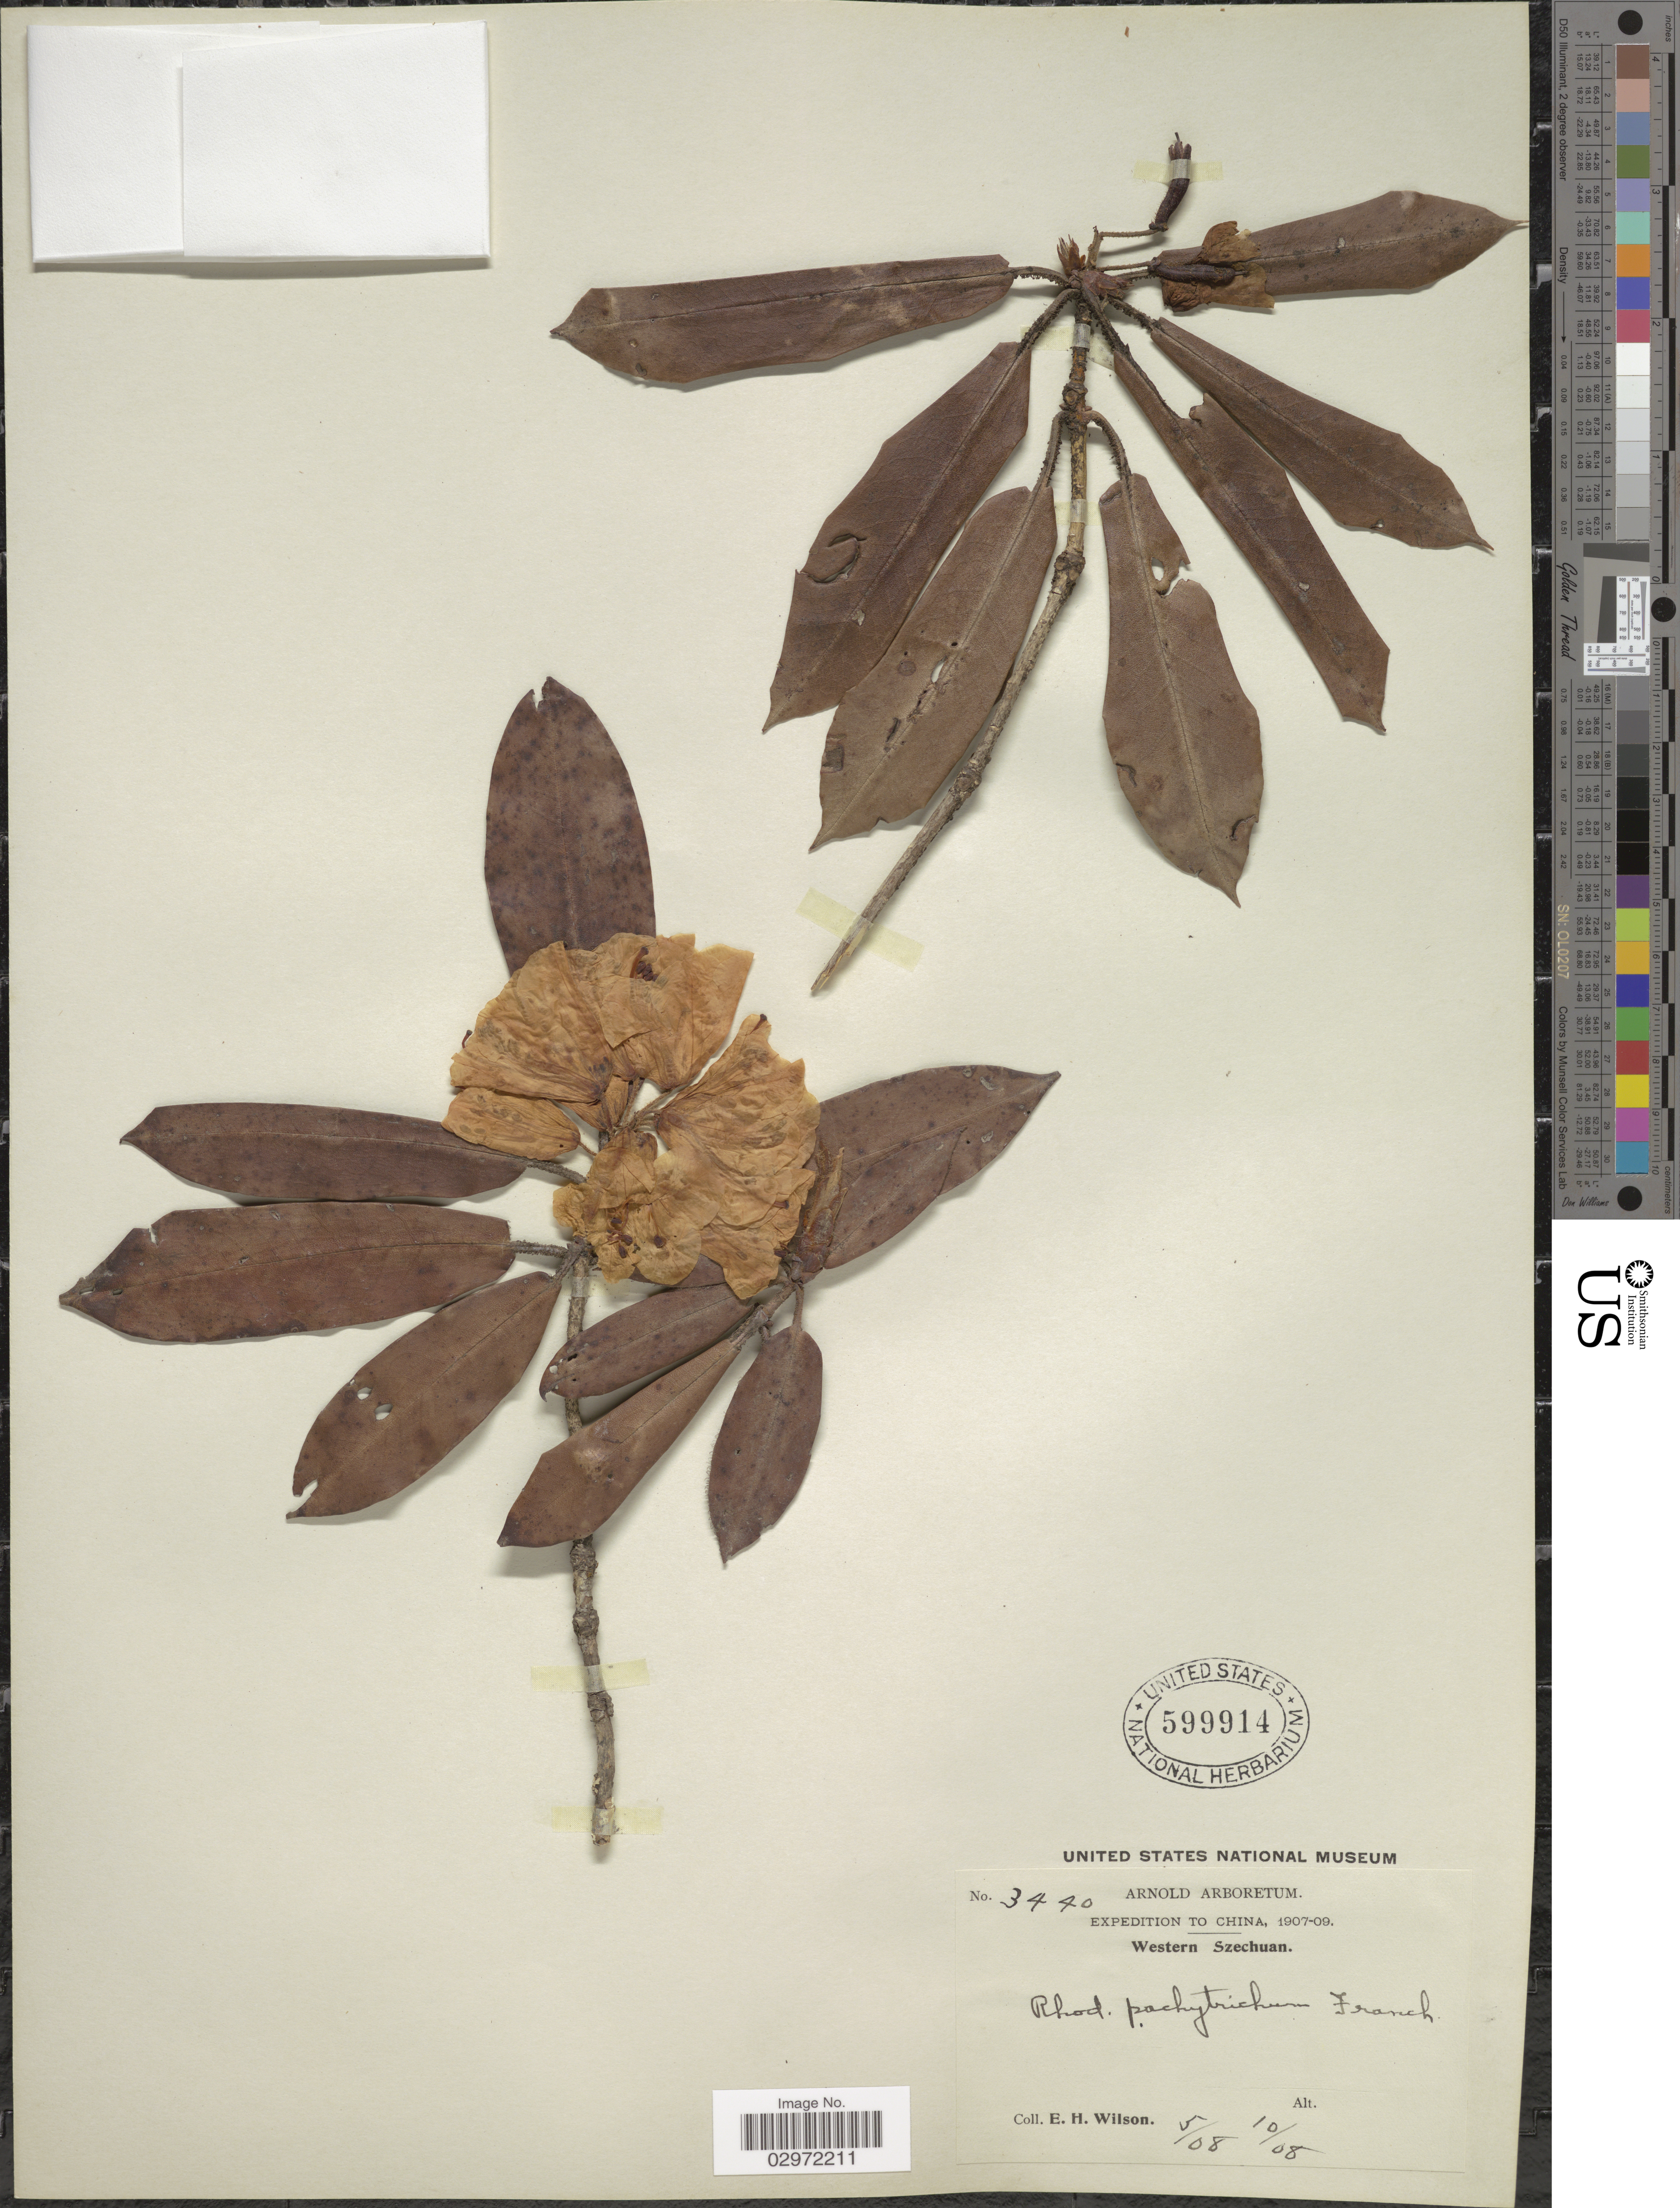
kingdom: Plantae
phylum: Tracheophyta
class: Magnoliopsida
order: Ericales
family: Ericaceae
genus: Rhododendron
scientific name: Rhododendron pachytrichum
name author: Franch.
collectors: E. Wilson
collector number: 3440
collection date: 1908-05/1908-10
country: China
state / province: Sichuan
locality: Western Szechuan.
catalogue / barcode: US 599914